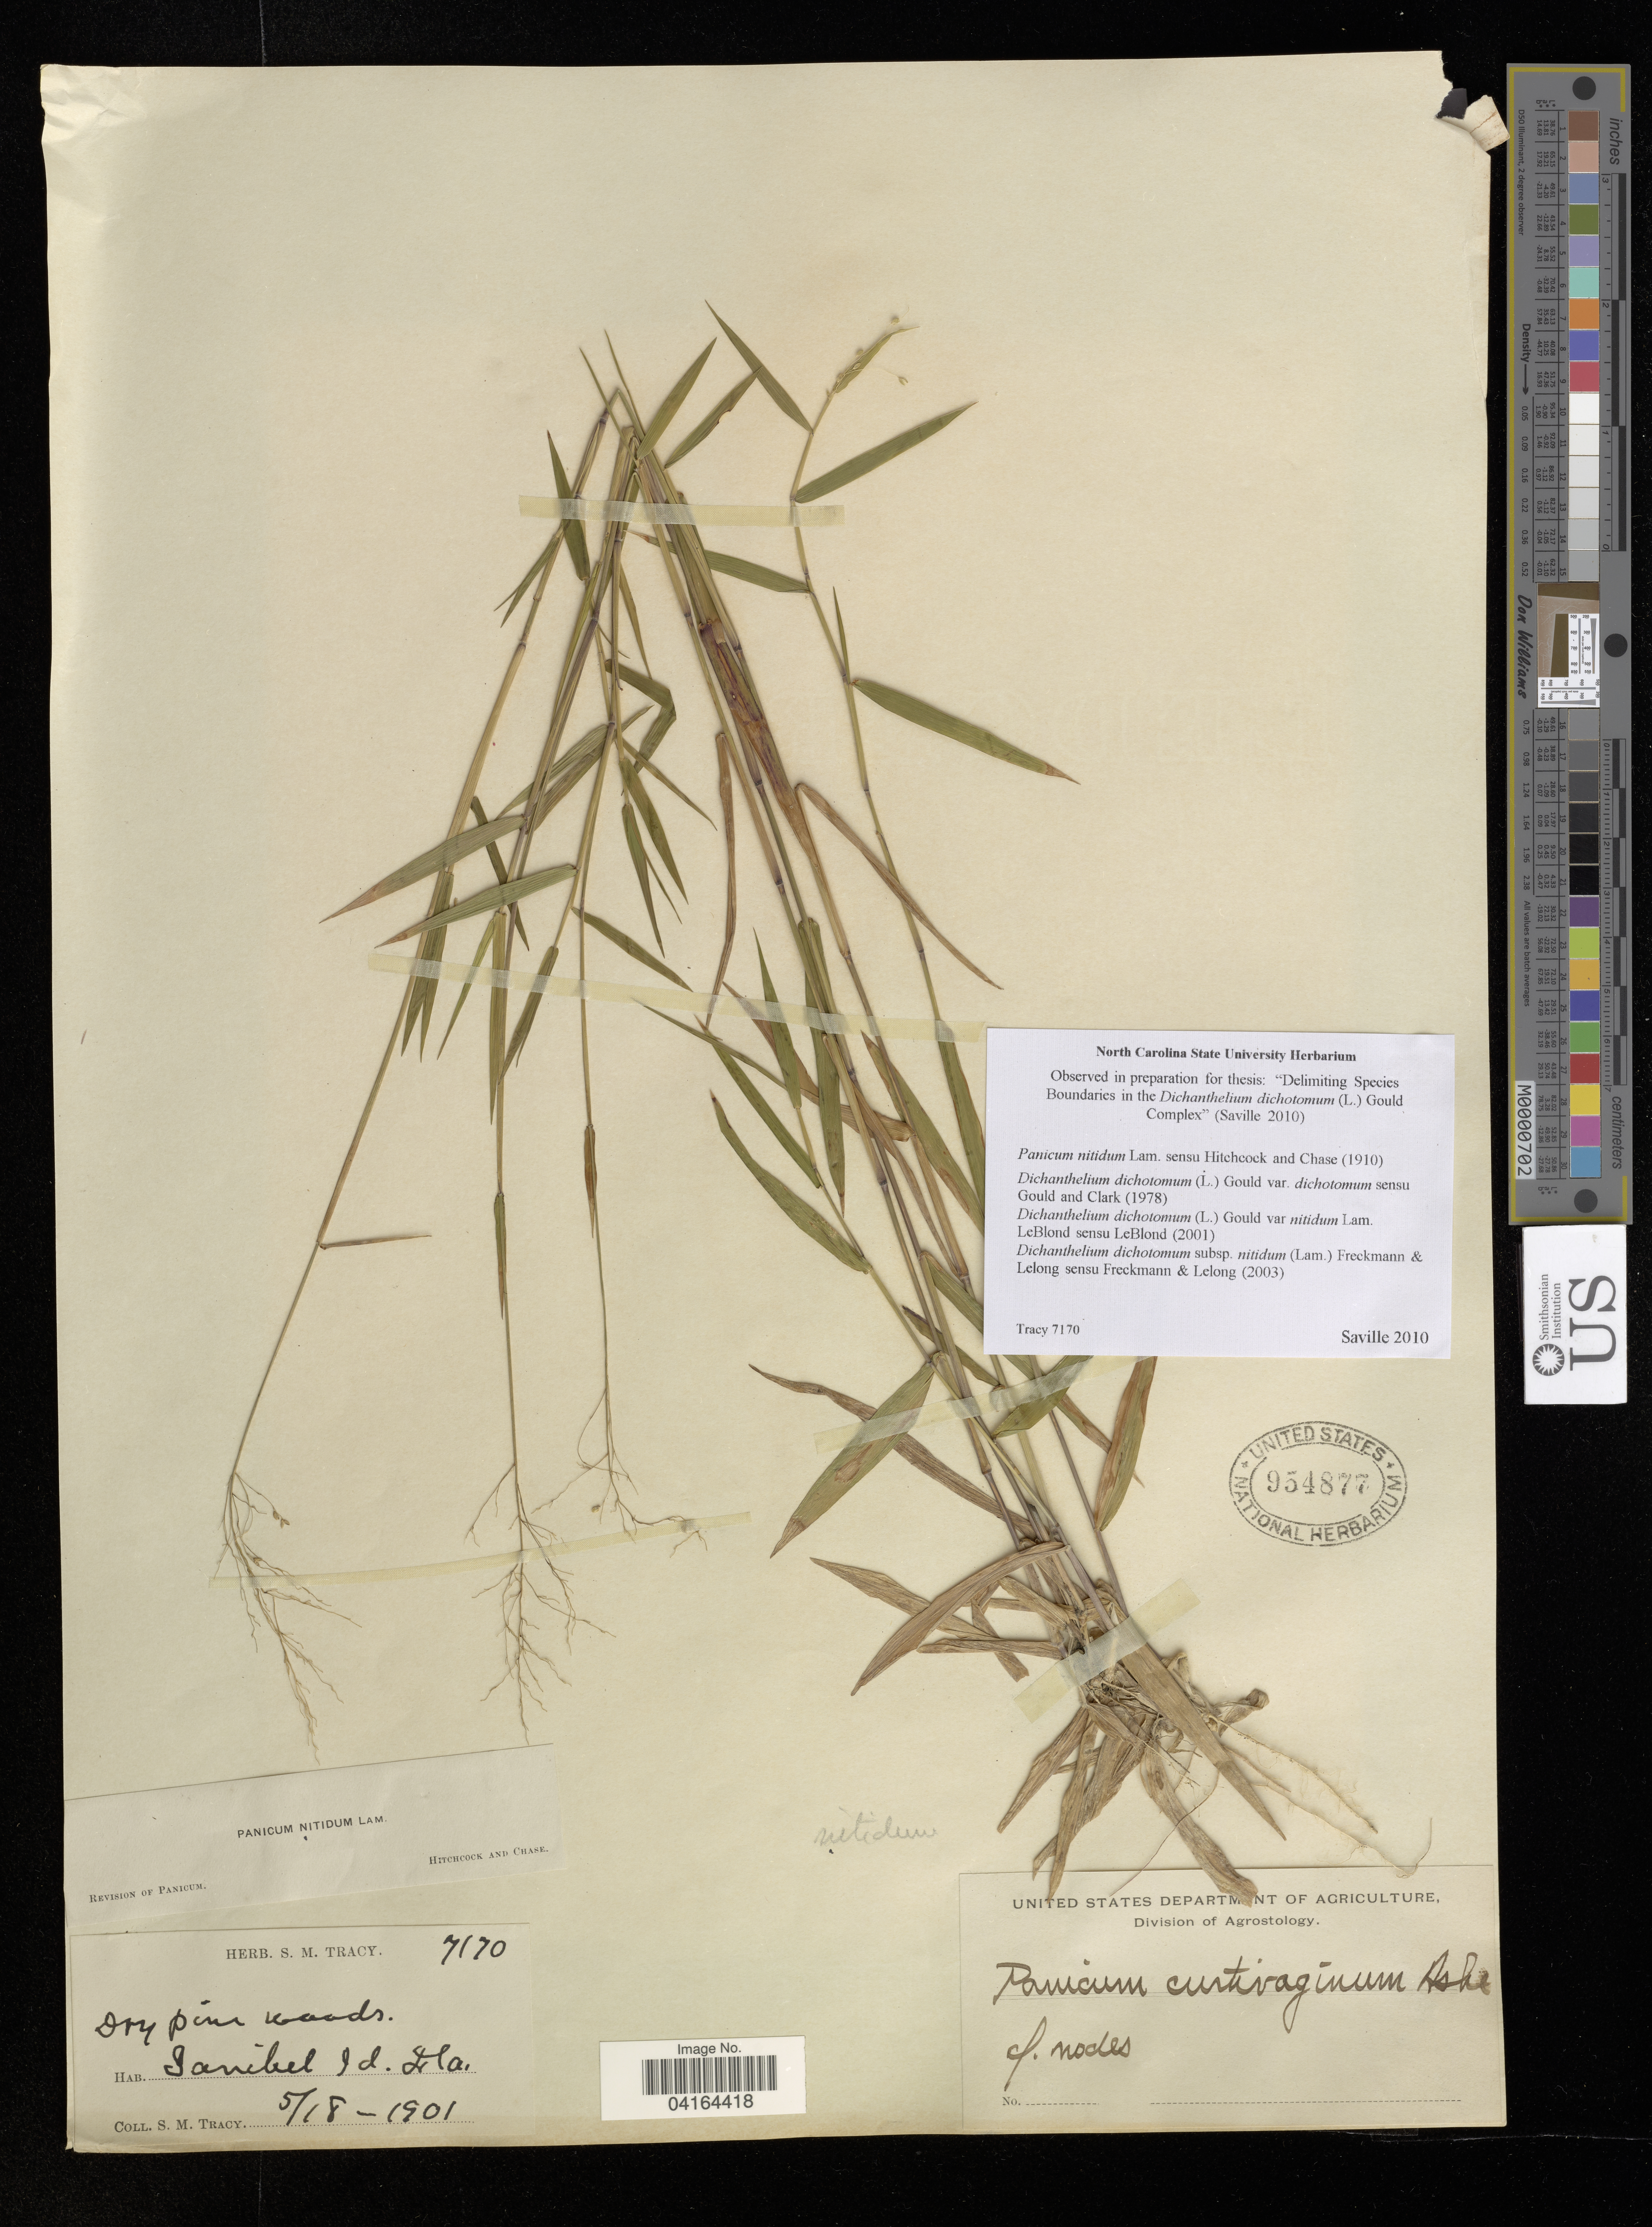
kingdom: Plantae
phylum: Tracheophyta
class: Liliopsida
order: Poales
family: Poaceae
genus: Dichanthelium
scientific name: Dichanthelium dichotomum subsp. nitidum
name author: (Lam.) Freckmann & Lelong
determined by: Saville, A. C., (NCSC), North Carolina State University (UNITED STATES)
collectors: S. Stracy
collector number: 7170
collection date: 1901-05-18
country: United States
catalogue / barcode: US 954877